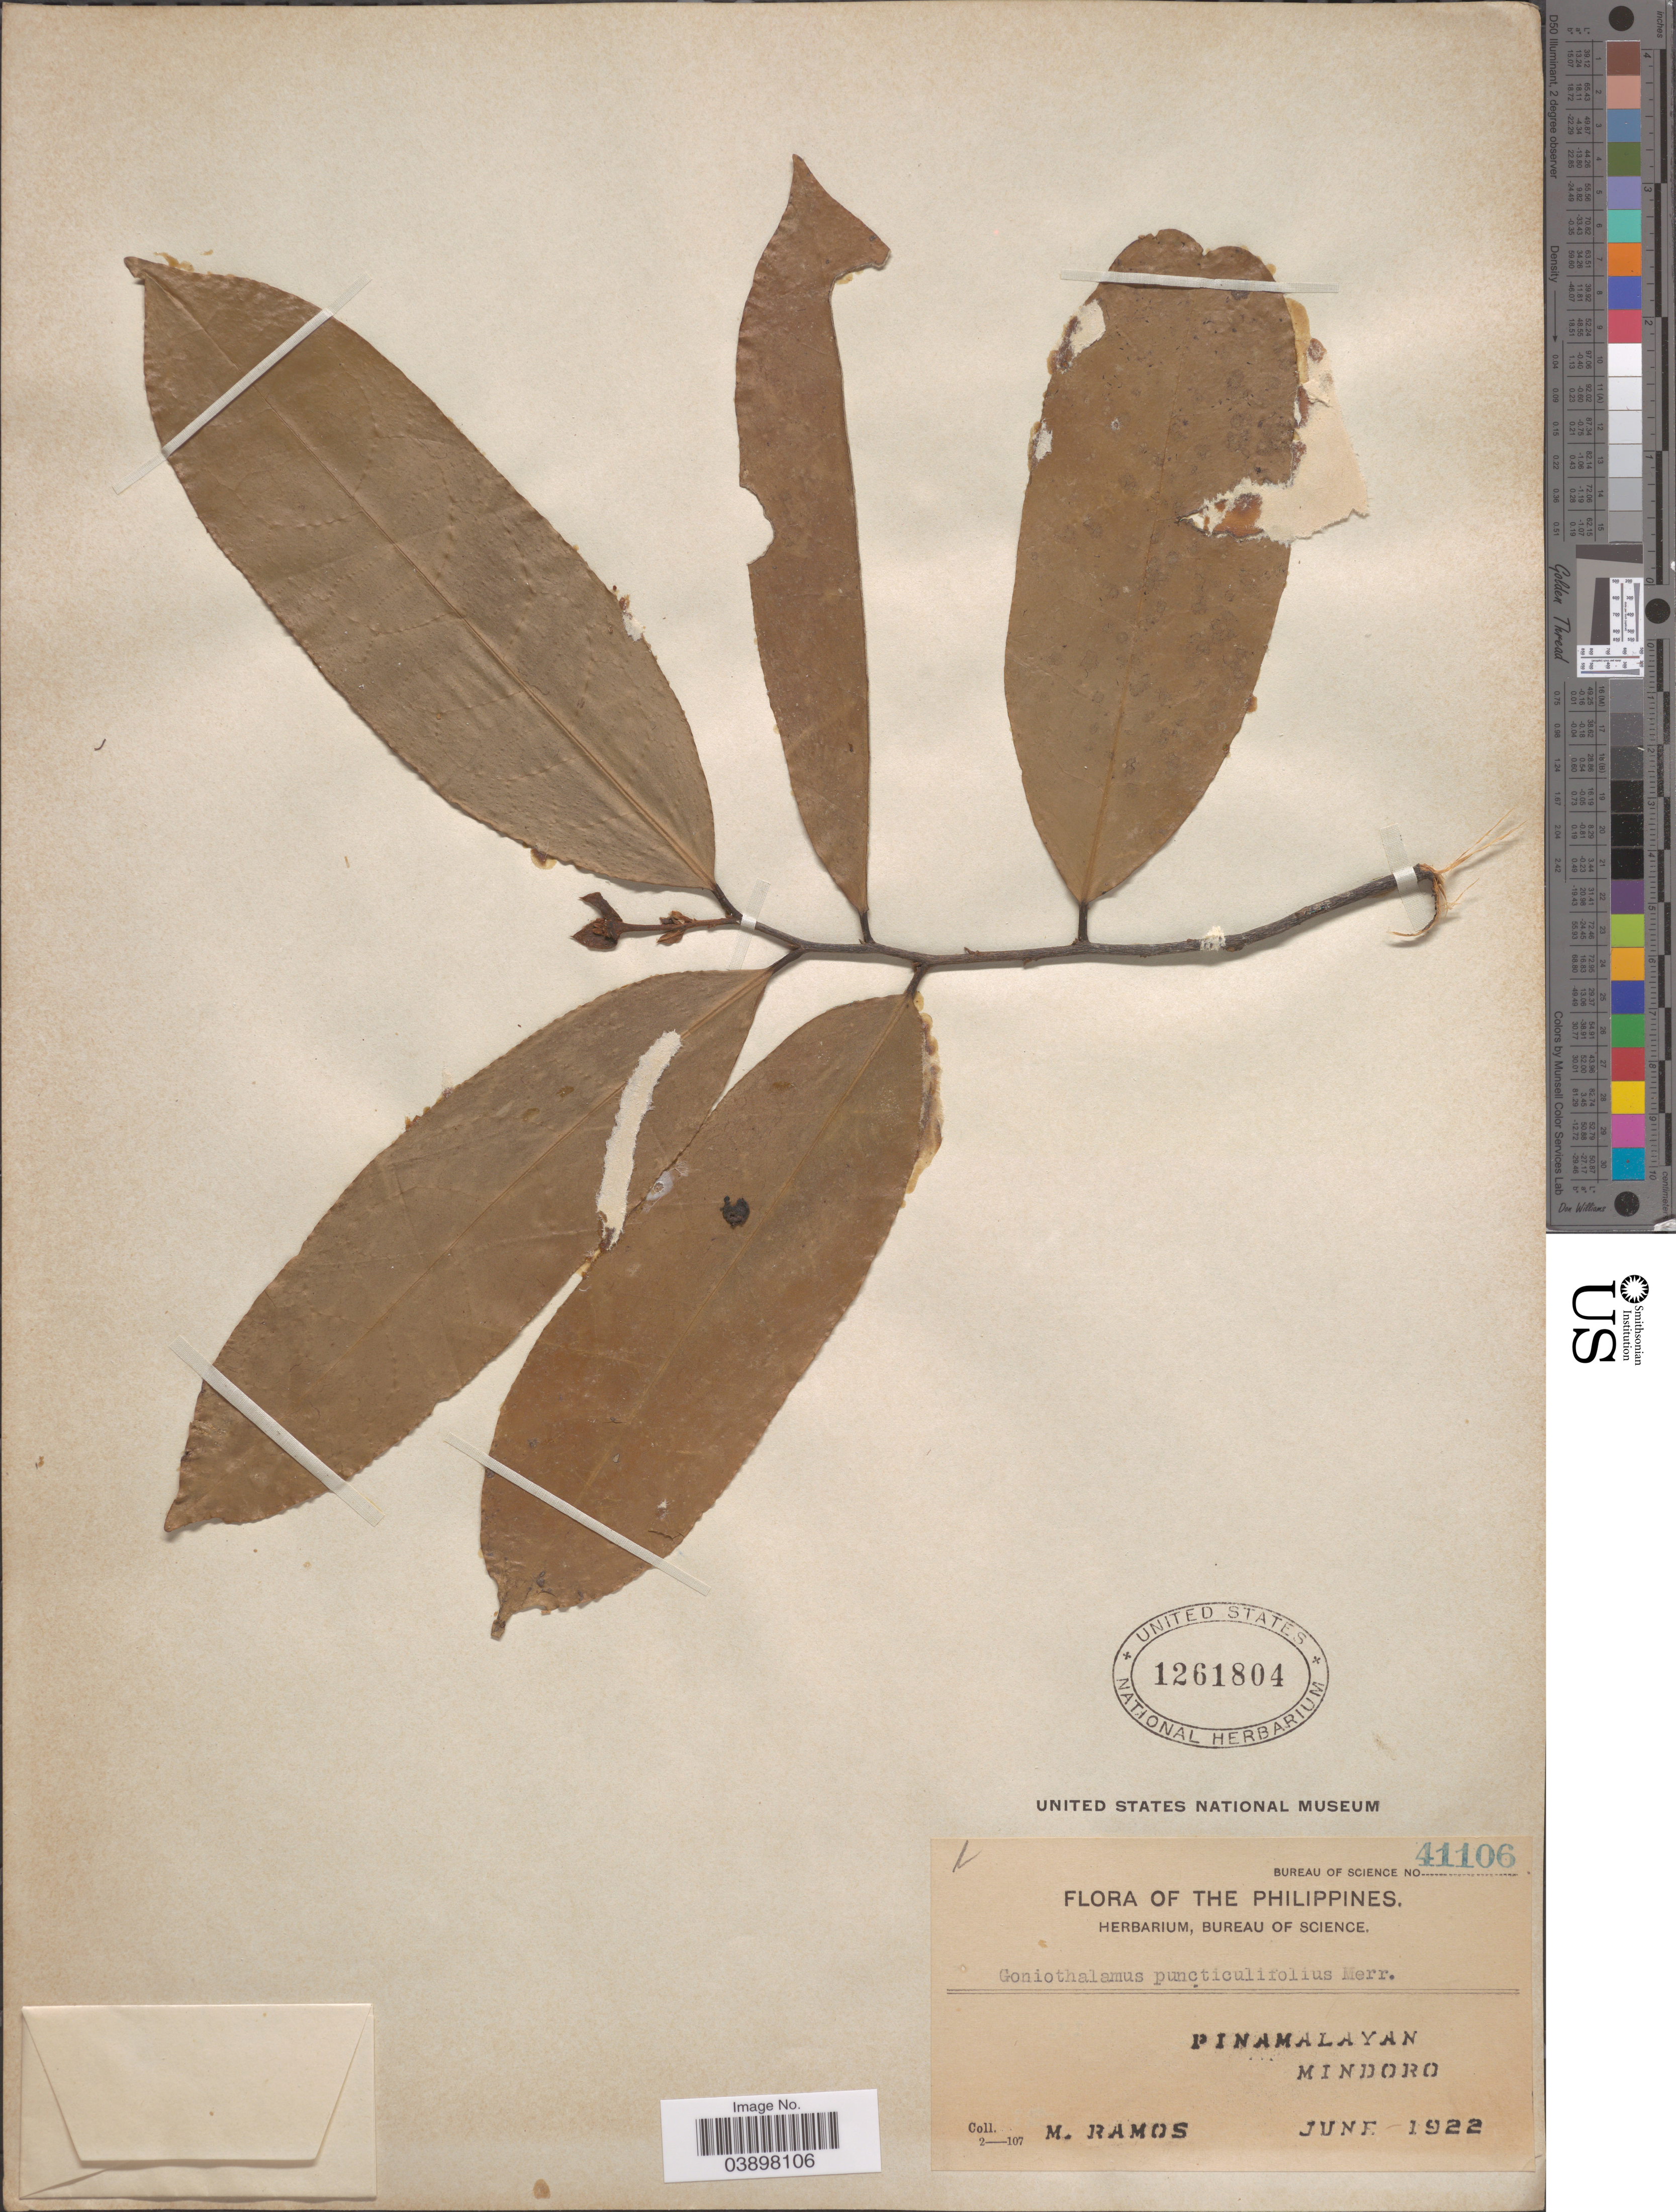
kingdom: Plantae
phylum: Tracheophyta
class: Magnoliopsida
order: Magnoliales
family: Annonaceae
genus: Goniothalamus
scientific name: Goniothalamus puncticulifolius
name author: Merr.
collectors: M. Ramos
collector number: Bureau of Science 41106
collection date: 1922-06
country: Philippines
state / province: Mimaropa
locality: Pinamalayan, Mindoro.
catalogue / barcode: US 1261804